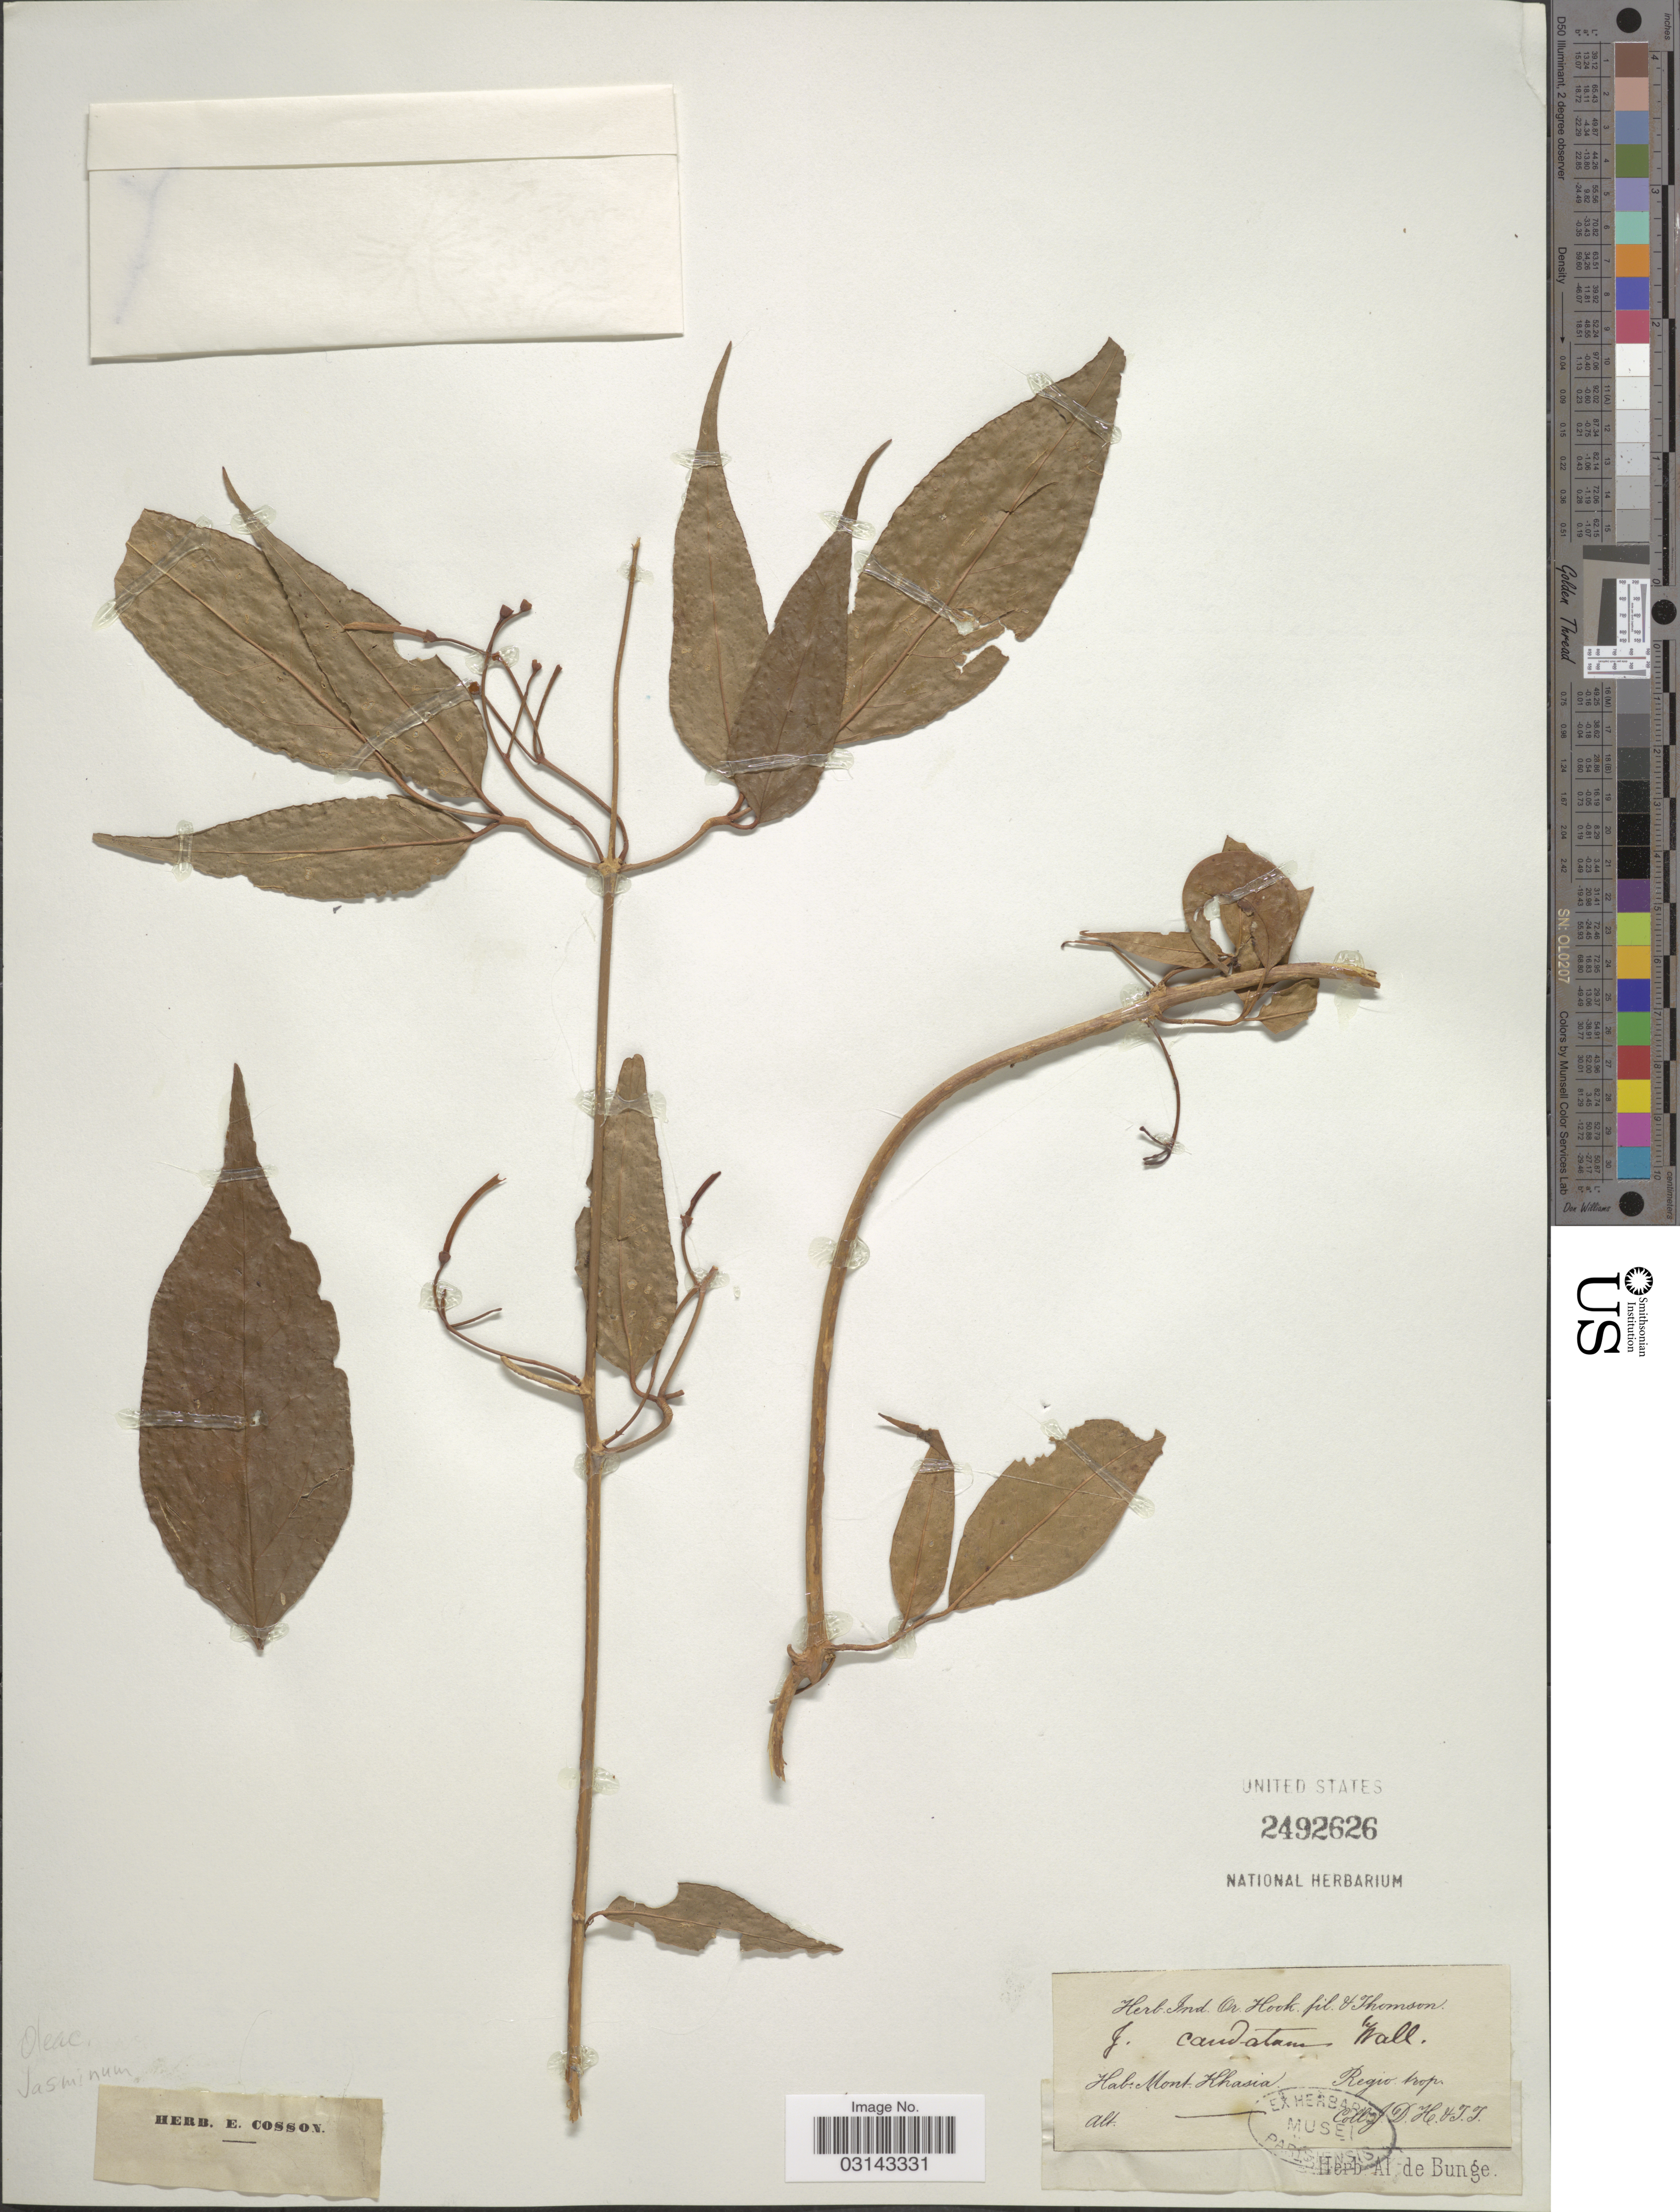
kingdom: Plantae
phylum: Tracheophyta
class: Magnoliopsida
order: Lamiales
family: Oleaceae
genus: Jasminum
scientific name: Jasminum caudatum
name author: Wall. ex Lindl.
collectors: J. D. Hooker & T. Thomson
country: India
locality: Mont Khasia. Regio. trop.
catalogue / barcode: US 2492626